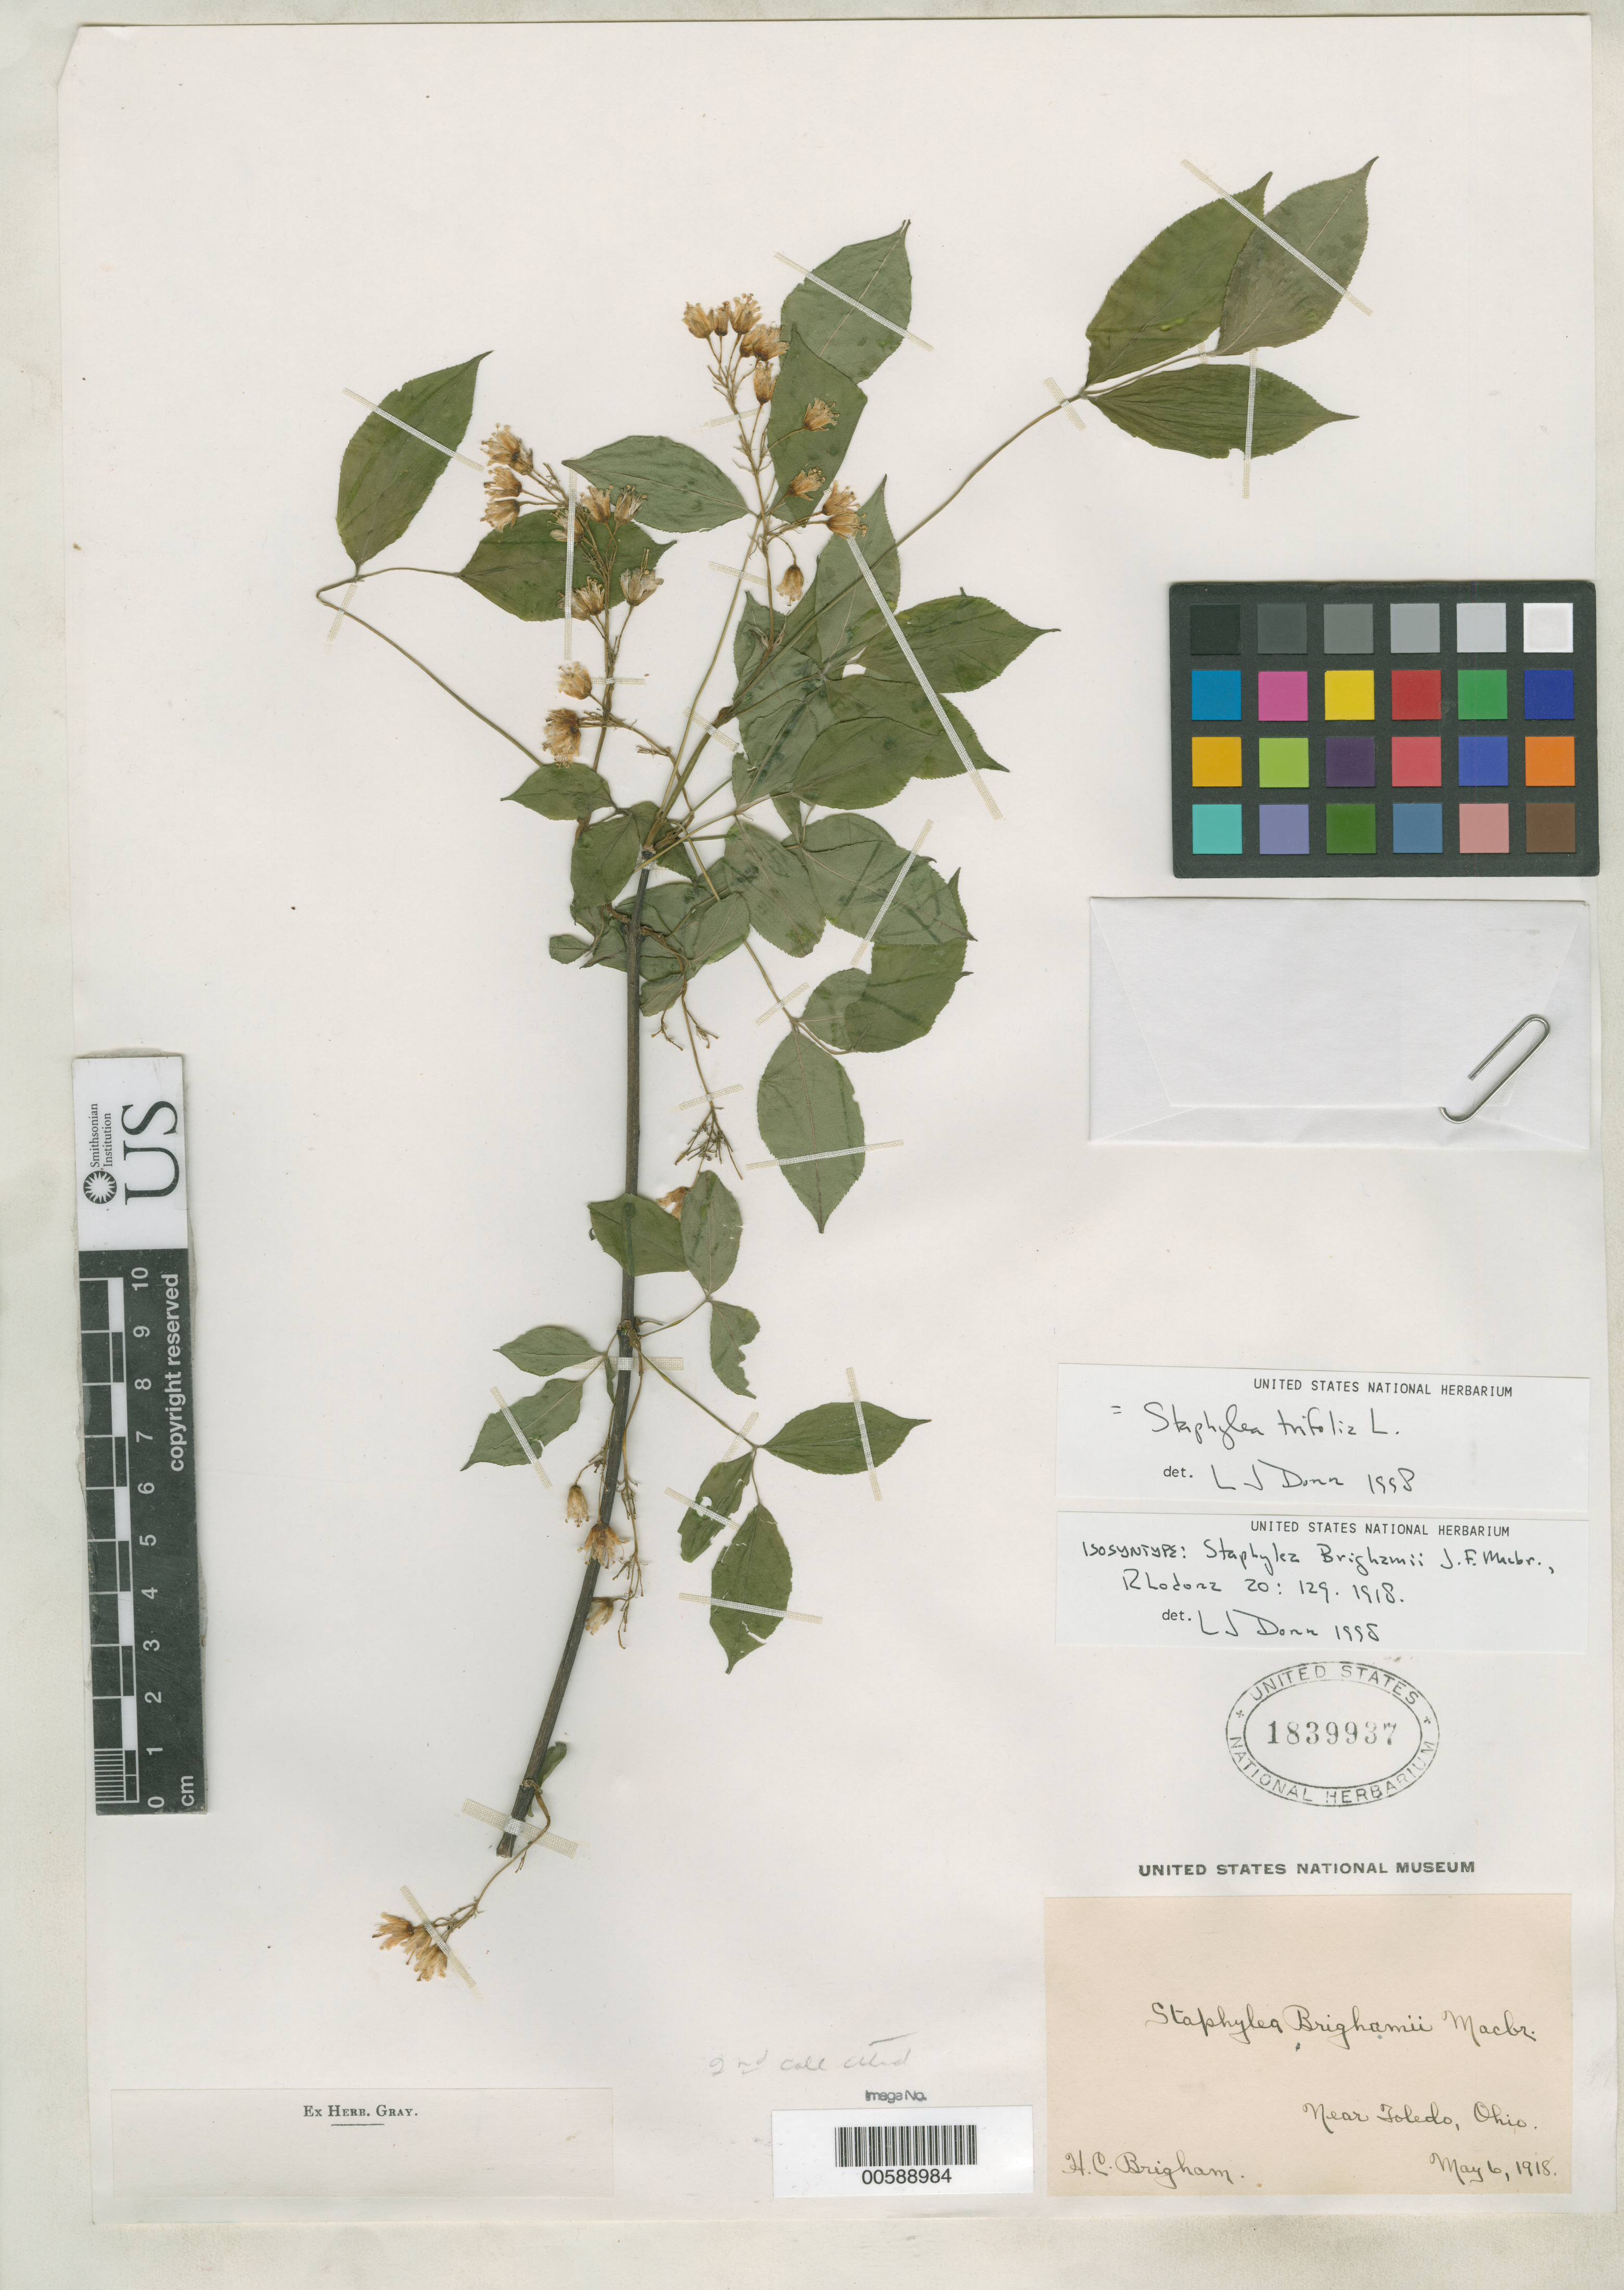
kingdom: Plantae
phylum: Tracheophyta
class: Magnoliopsida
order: Crossosomatales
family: Staphyleaceae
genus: Staphylea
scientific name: Staphylea brighamii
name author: J.F. Macbr.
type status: Isosyntype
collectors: H. Brigham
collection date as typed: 06 May 1918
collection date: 1918-05-06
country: United States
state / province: Ohio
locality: Near Toledo.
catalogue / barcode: US 1839937